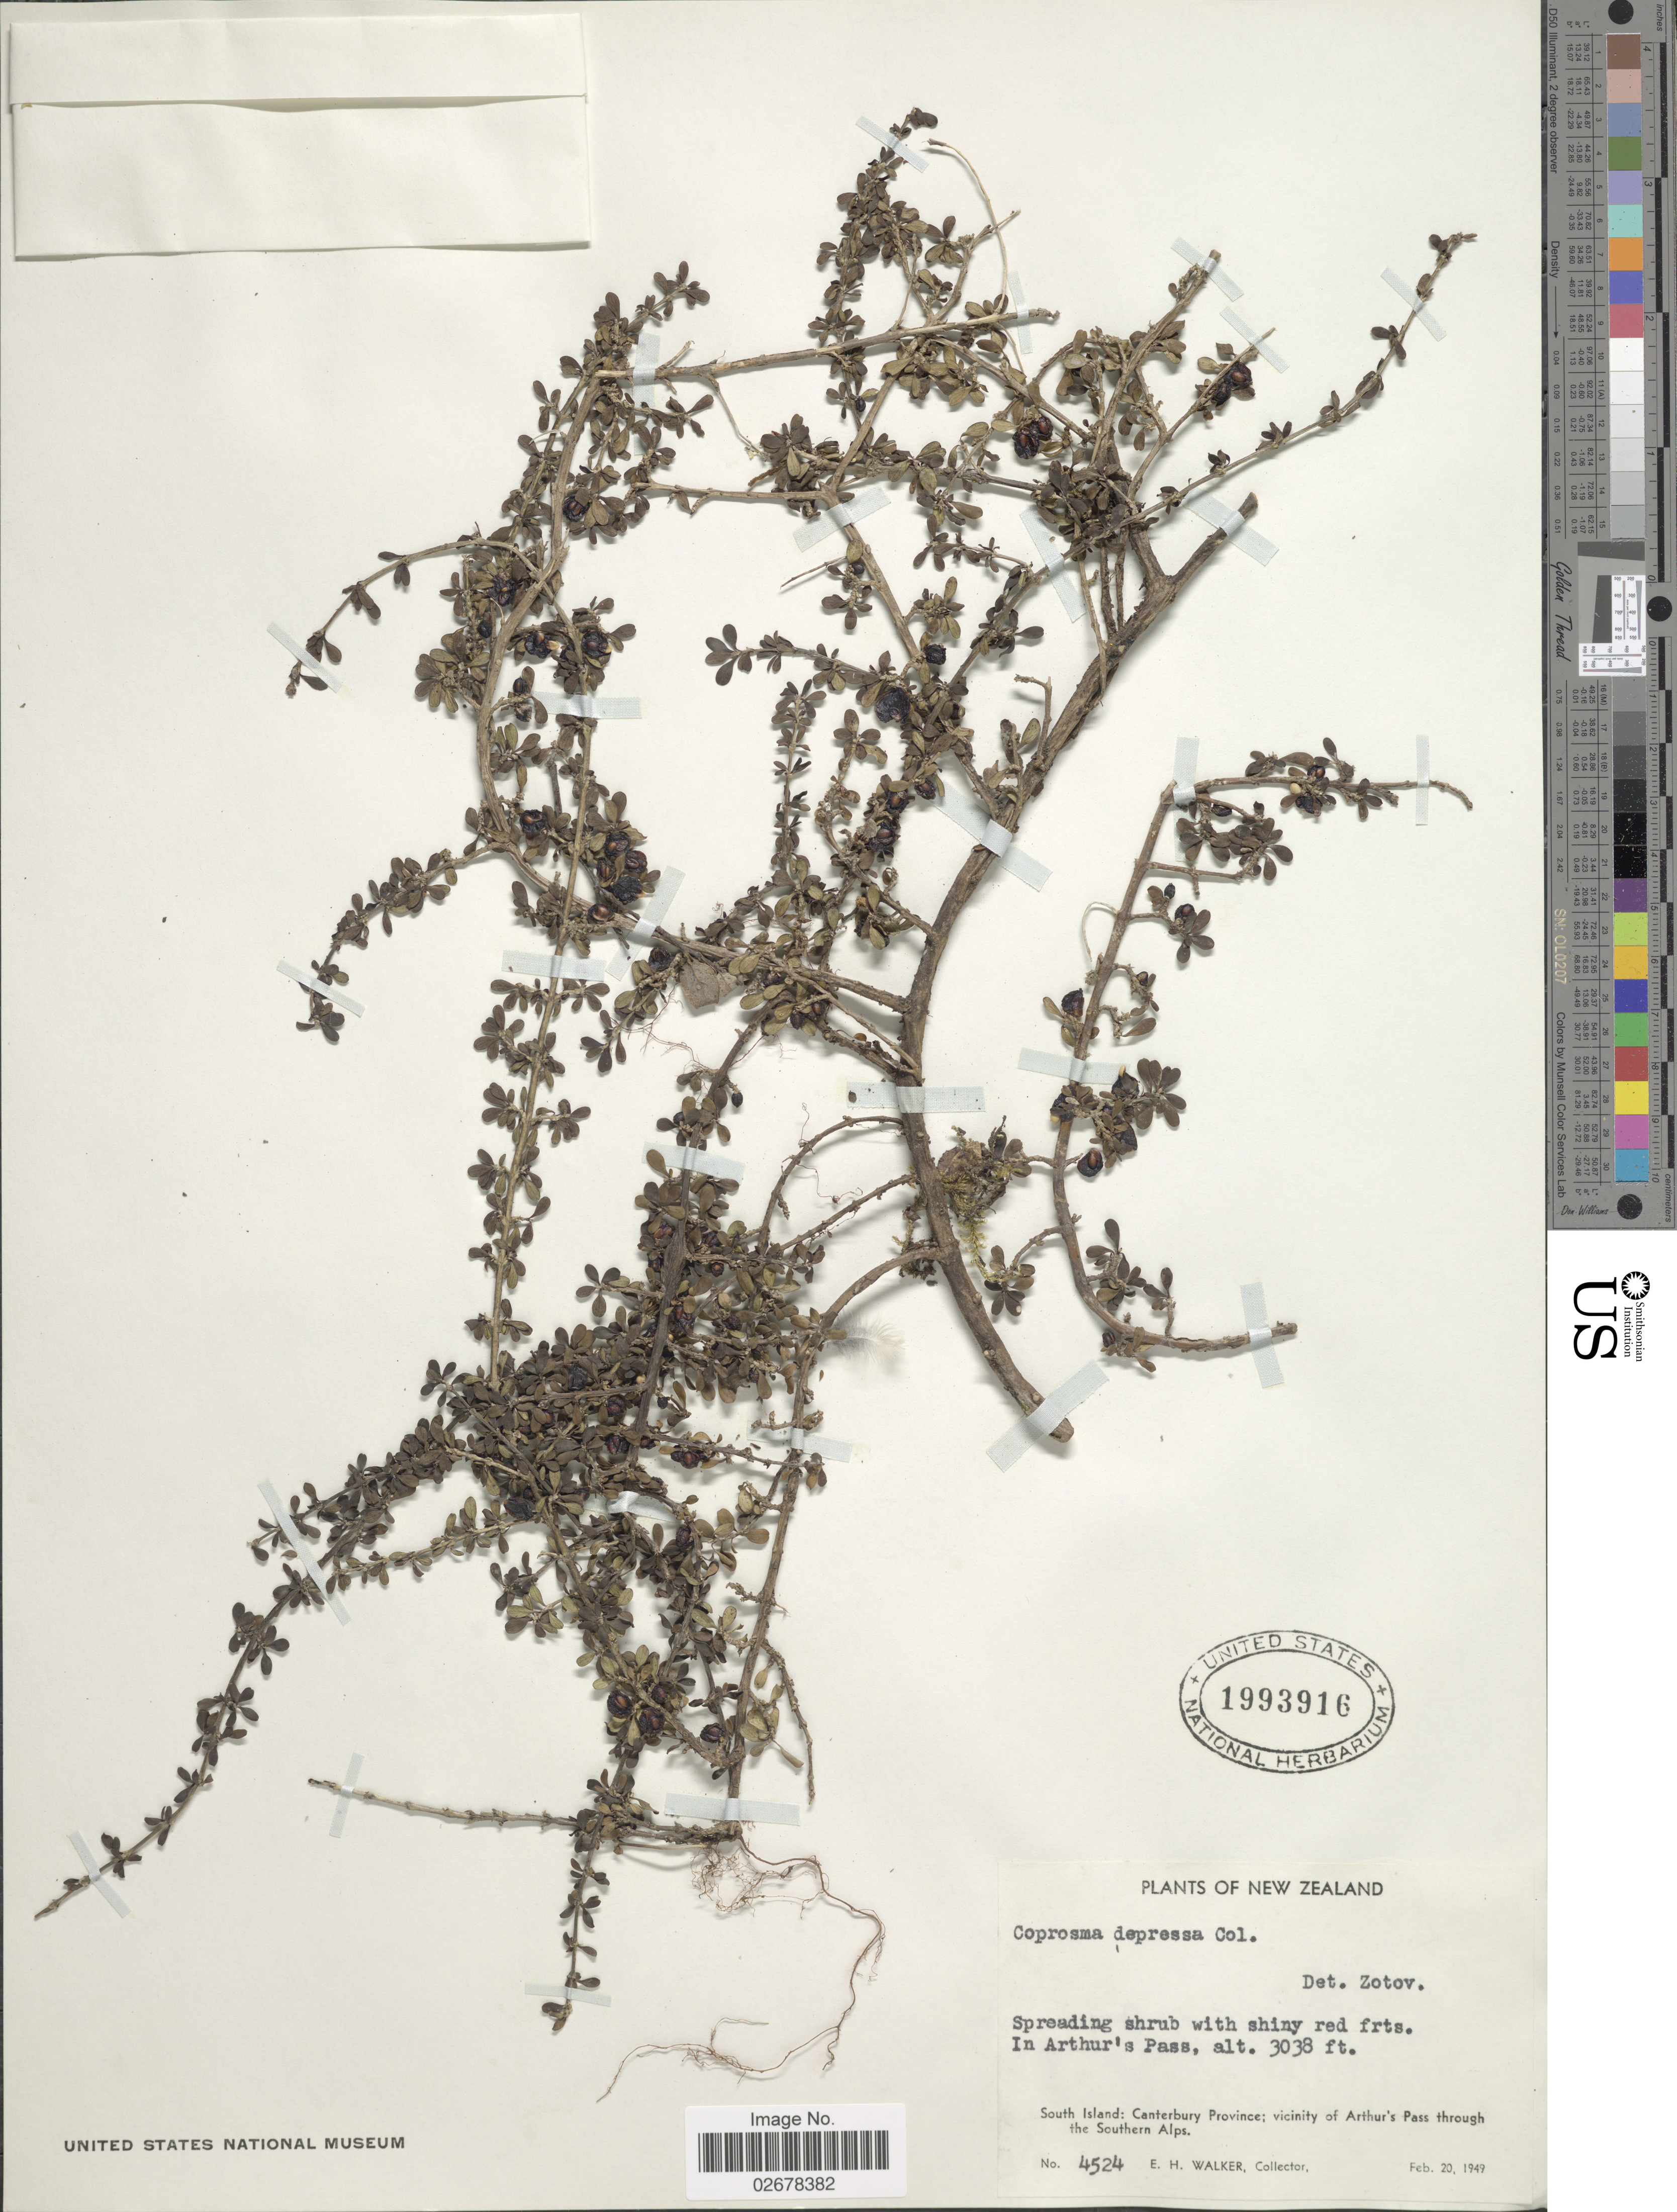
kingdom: Plantae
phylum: Tracheophyta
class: Magnoliopsida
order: Gentianales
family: Rubiaceae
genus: Coprosma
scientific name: Coprosma depressa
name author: Colenso & Hook. f.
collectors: E. H. Walker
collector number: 4524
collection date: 1949-02-20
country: New Zealand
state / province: Canterbury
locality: In Arthur's Pass, South Island; vicinity of Athur's Pass through the Southern Alps.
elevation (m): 926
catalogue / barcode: US 1993916